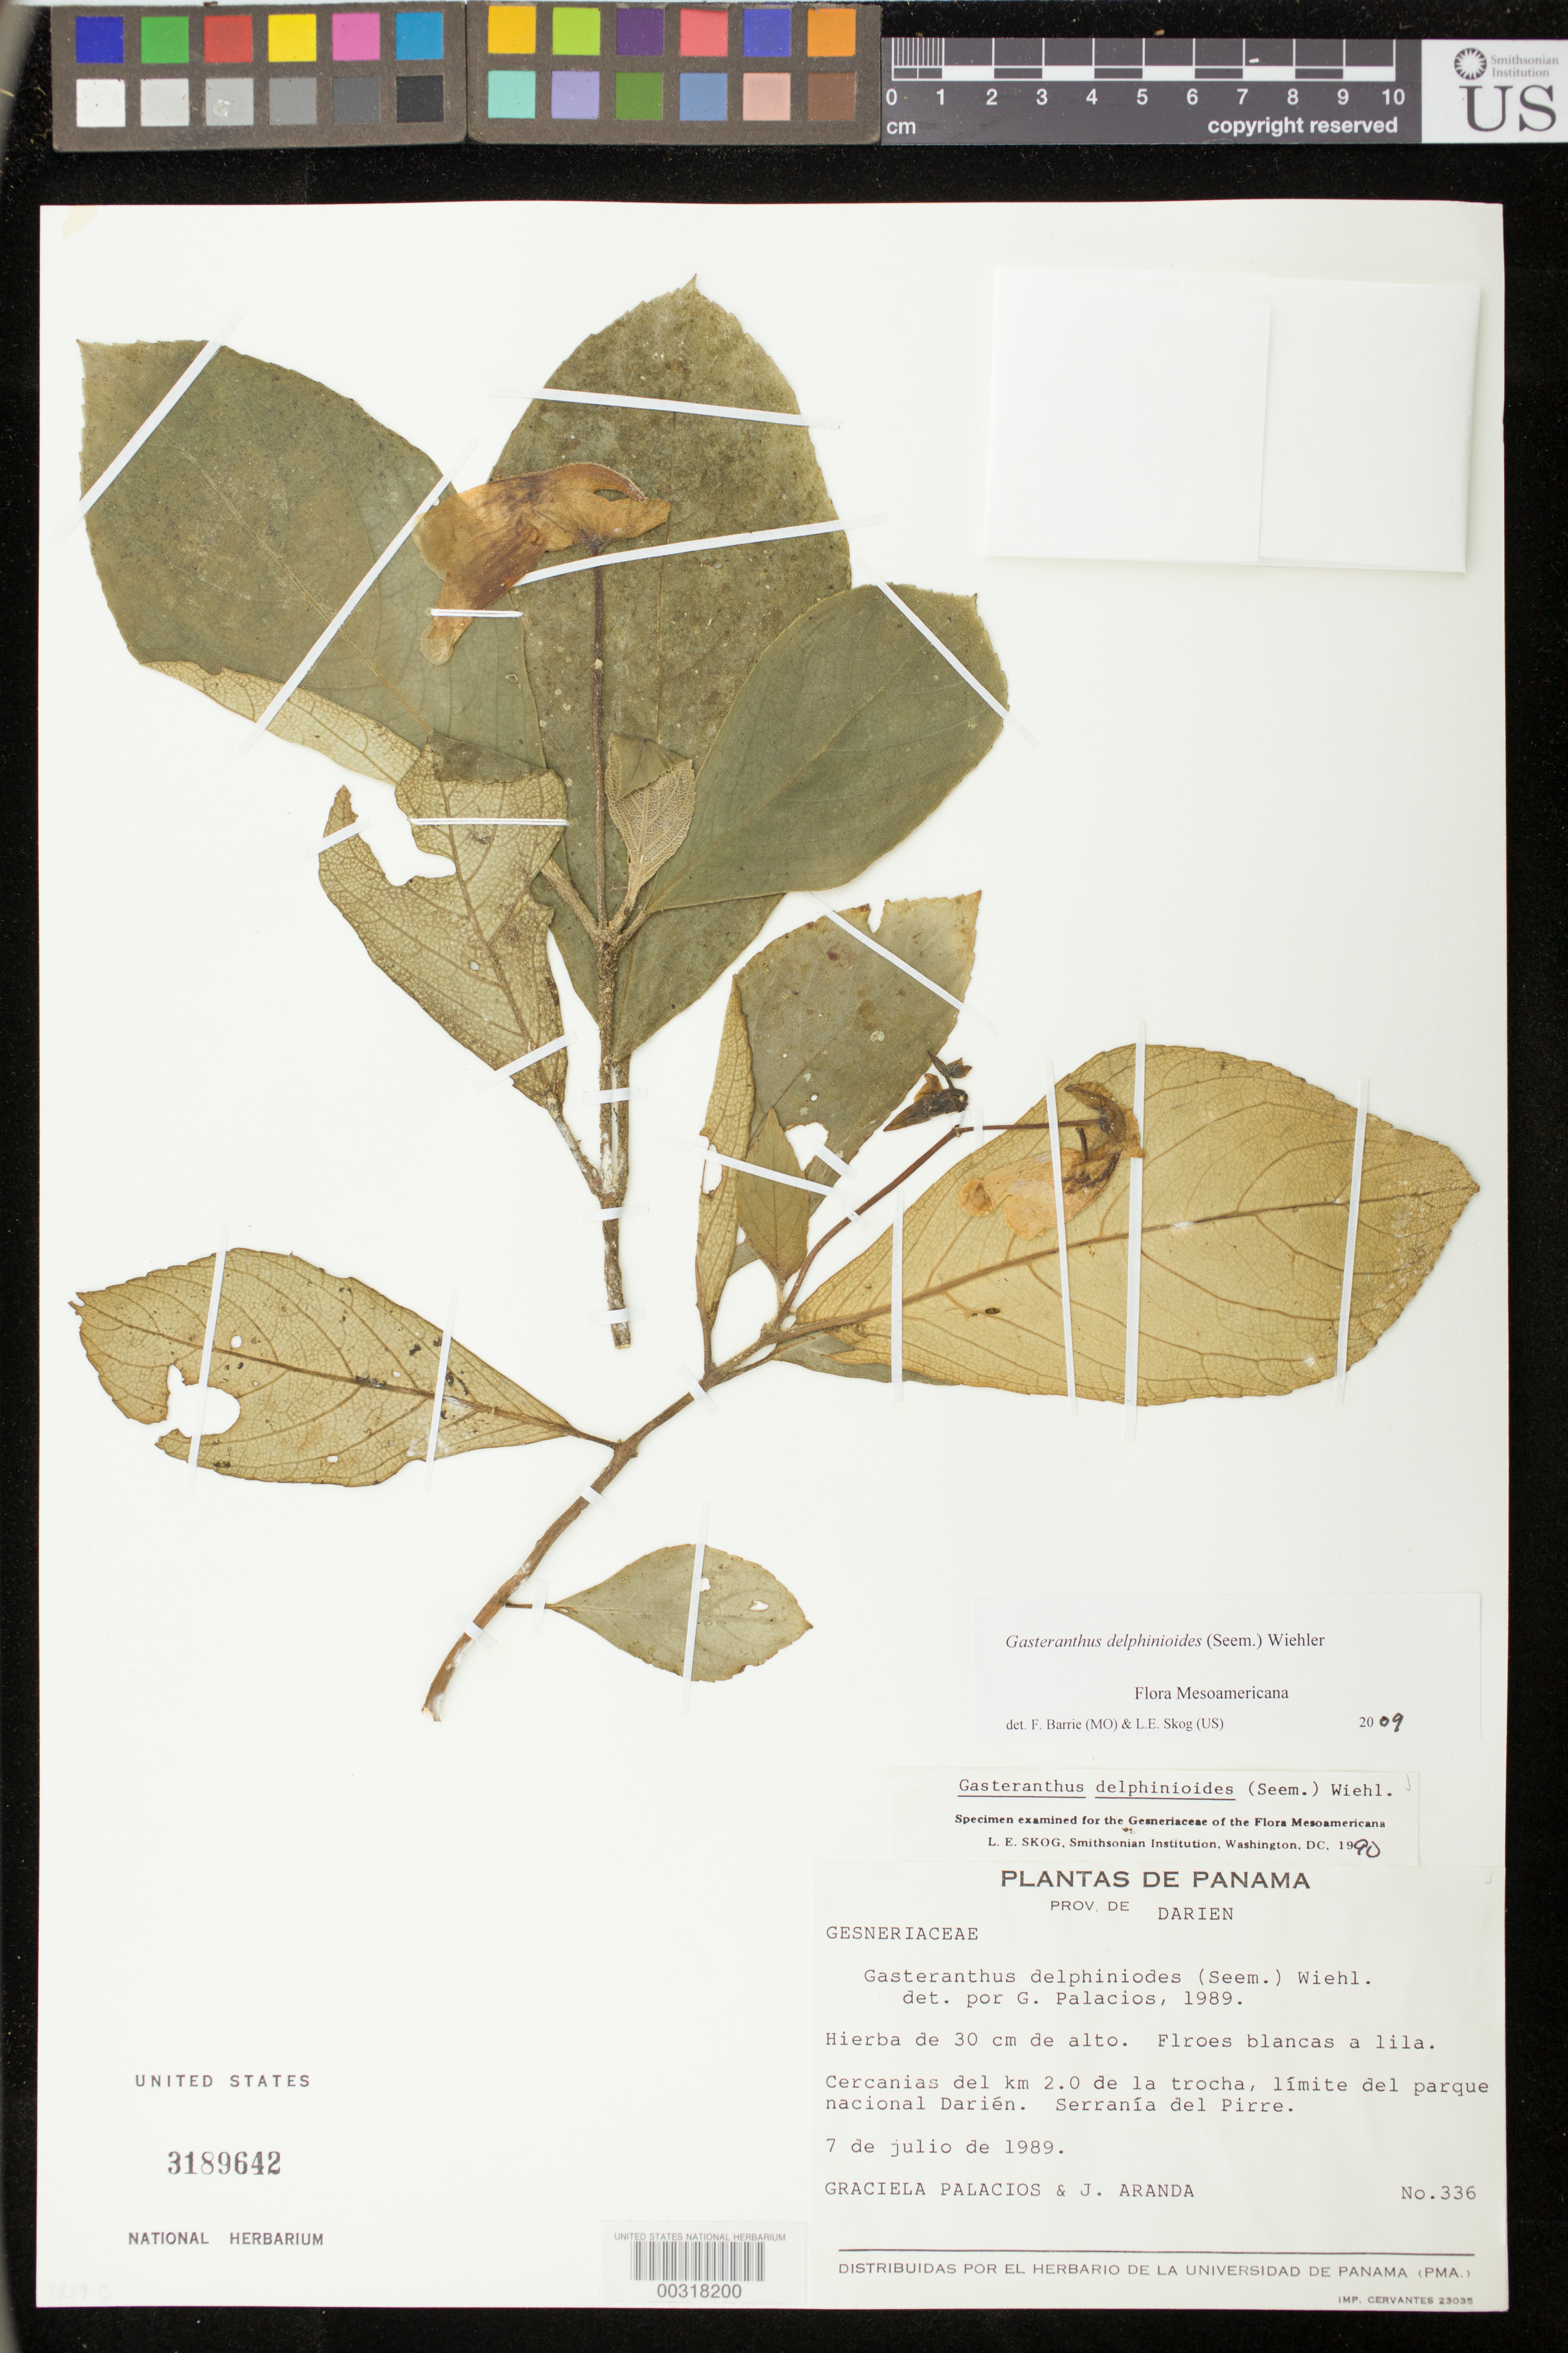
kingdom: Plantae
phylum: Tracheophyta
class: Magnoliopsida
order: Lamiales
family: Gesneriaceae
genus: Gasteranthus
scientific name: Gasteranthus delphinioides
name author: (Seem.) Wiehler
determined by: Skog, Laurence E.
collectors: G. Palacios & J. Aranda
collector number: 336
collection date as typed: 07 Jul 1989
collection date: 1989-07-07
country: Panama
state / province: Darién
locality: Cercanias del km 2.0 de la trocha, limite del parque nacional Darien, Serranía del Pirre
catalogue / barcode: US 3189642